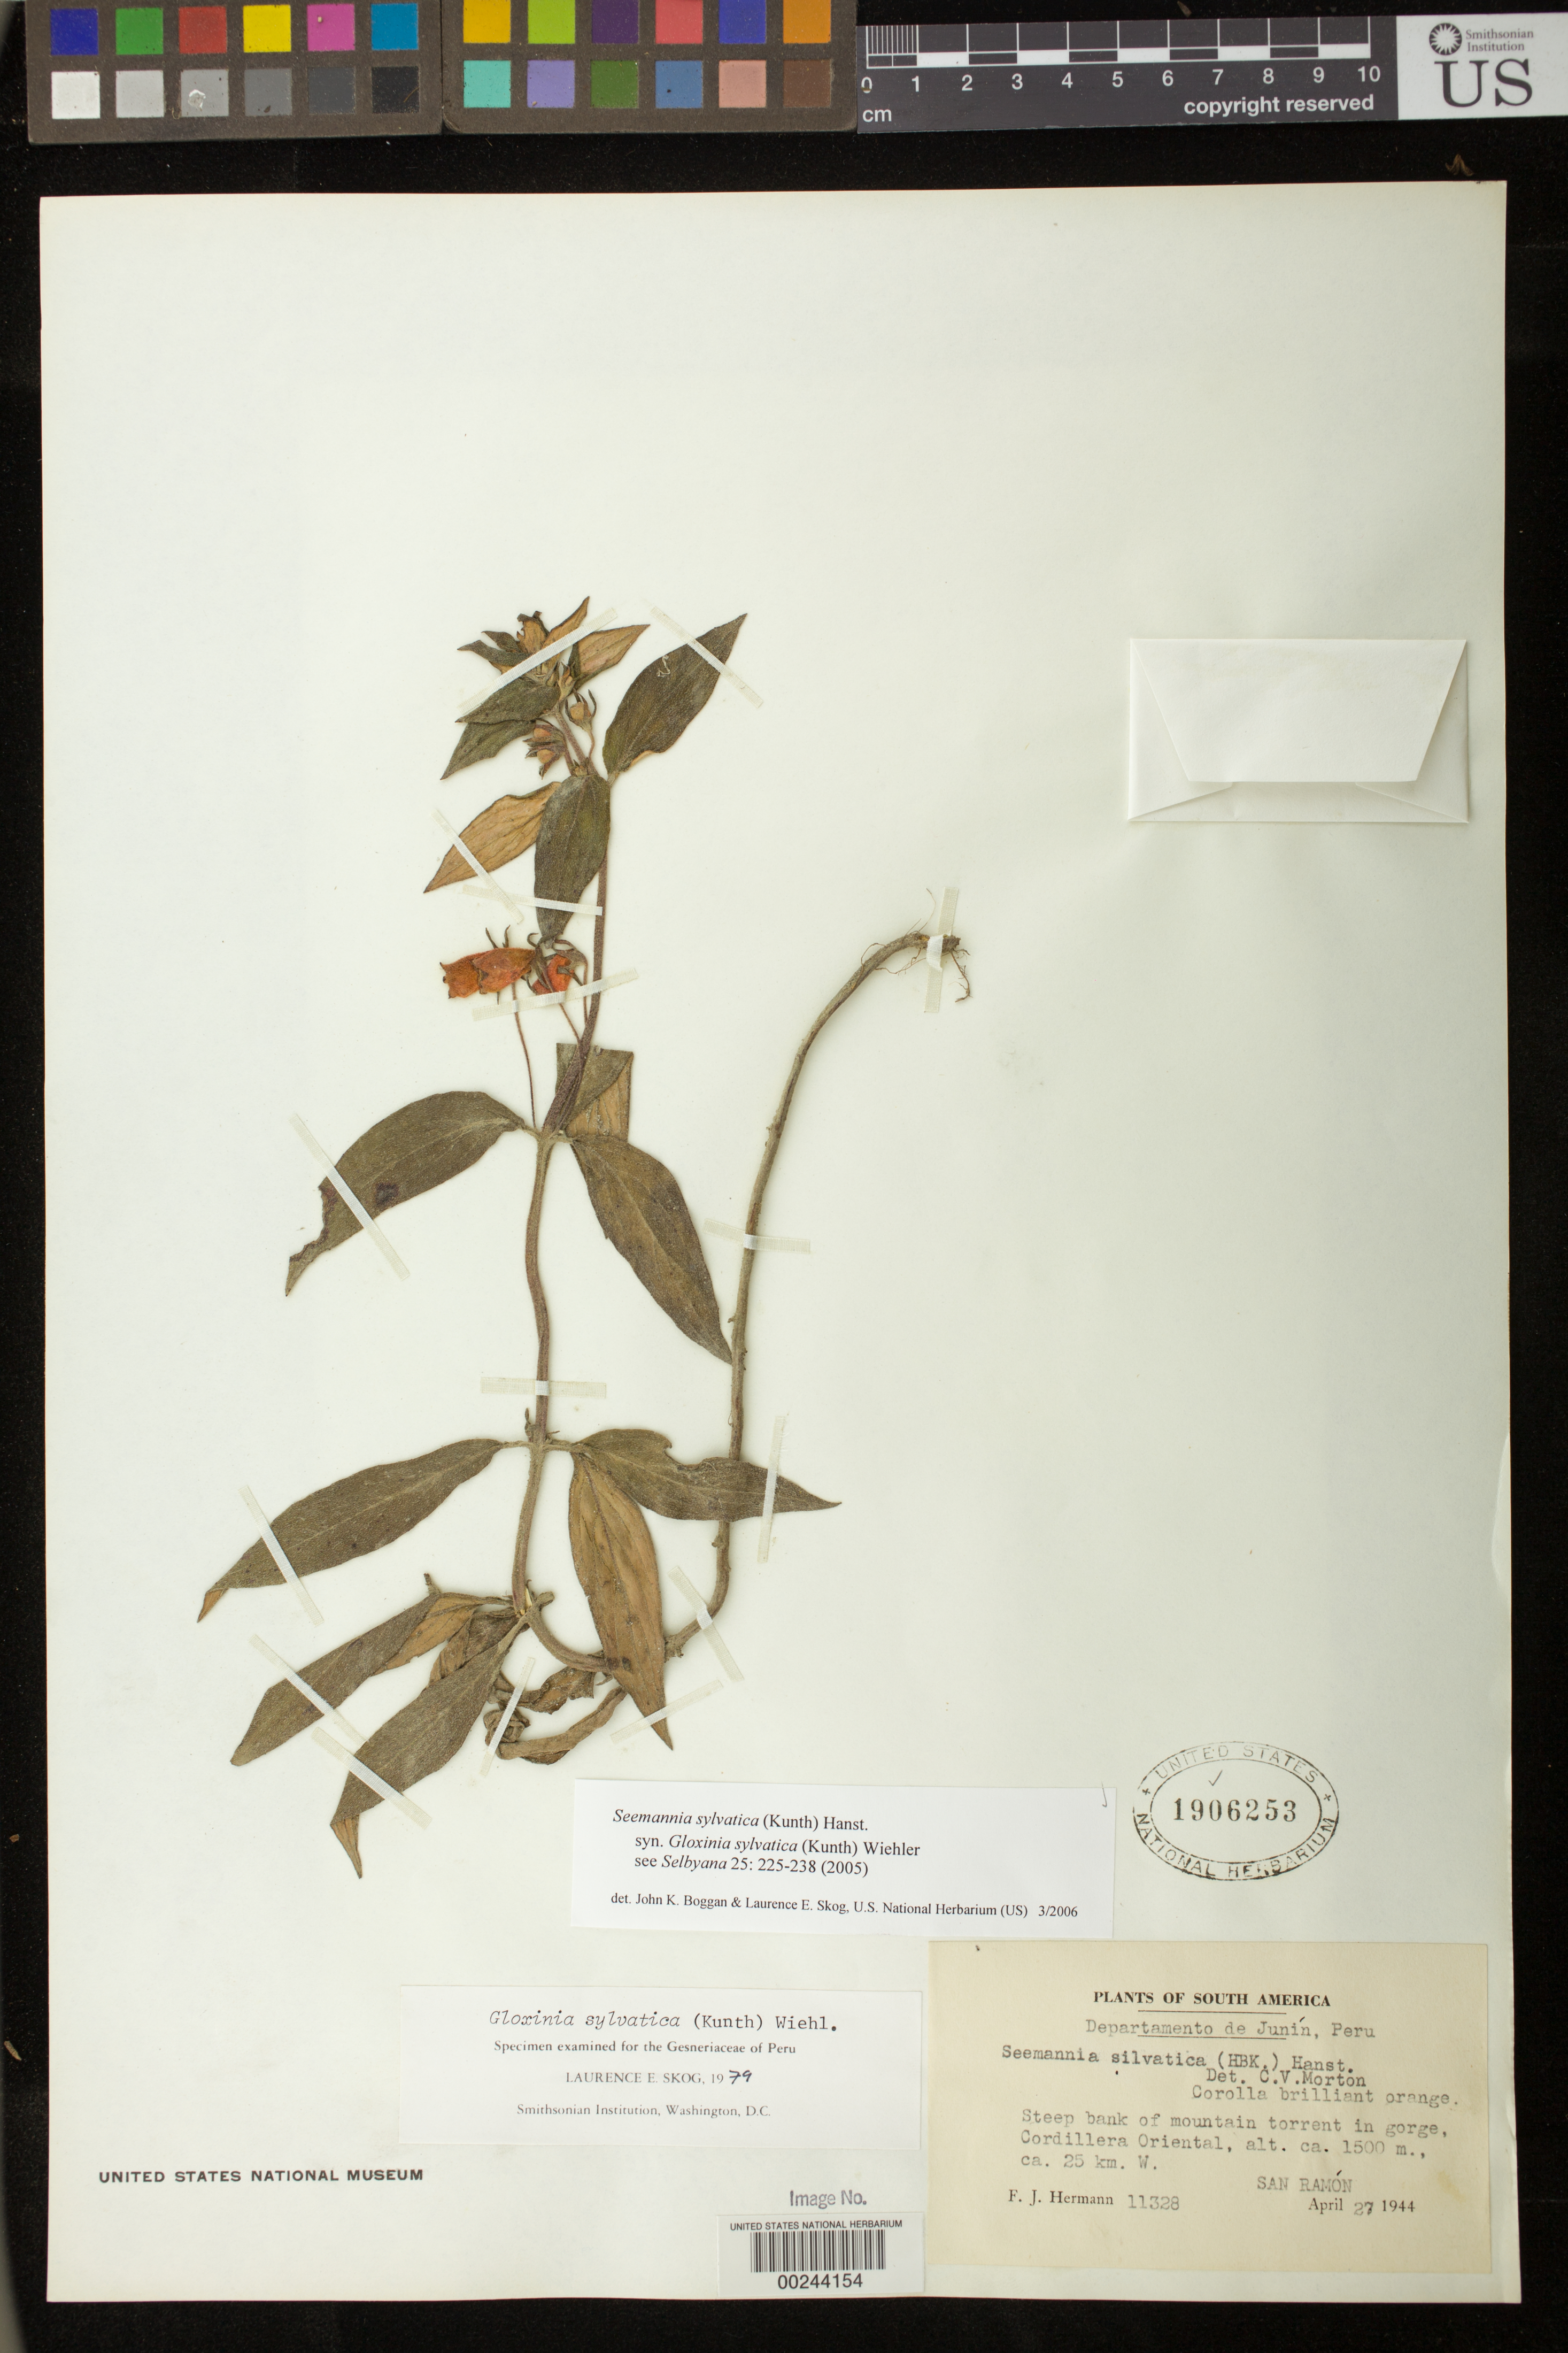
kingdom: Plantae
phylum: Tracheophyta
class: Magnoliopsida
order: Lamiales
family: Gesneriaceae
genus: Seemannia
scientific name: Seemannia sylvatica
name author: (Kunth) Hanst.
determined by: Boggan, J. K.; Skog, L. E.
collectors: F. J. Hermann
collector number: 11328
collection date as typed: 27 Apr 1944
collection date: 1944-04-27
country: Peru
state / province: Junín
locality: Cordillera Oriental, ca 25 km W San Ramon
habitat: Steep bank of mountain torrent in gorge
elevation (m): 1500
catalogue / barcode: US 1906253